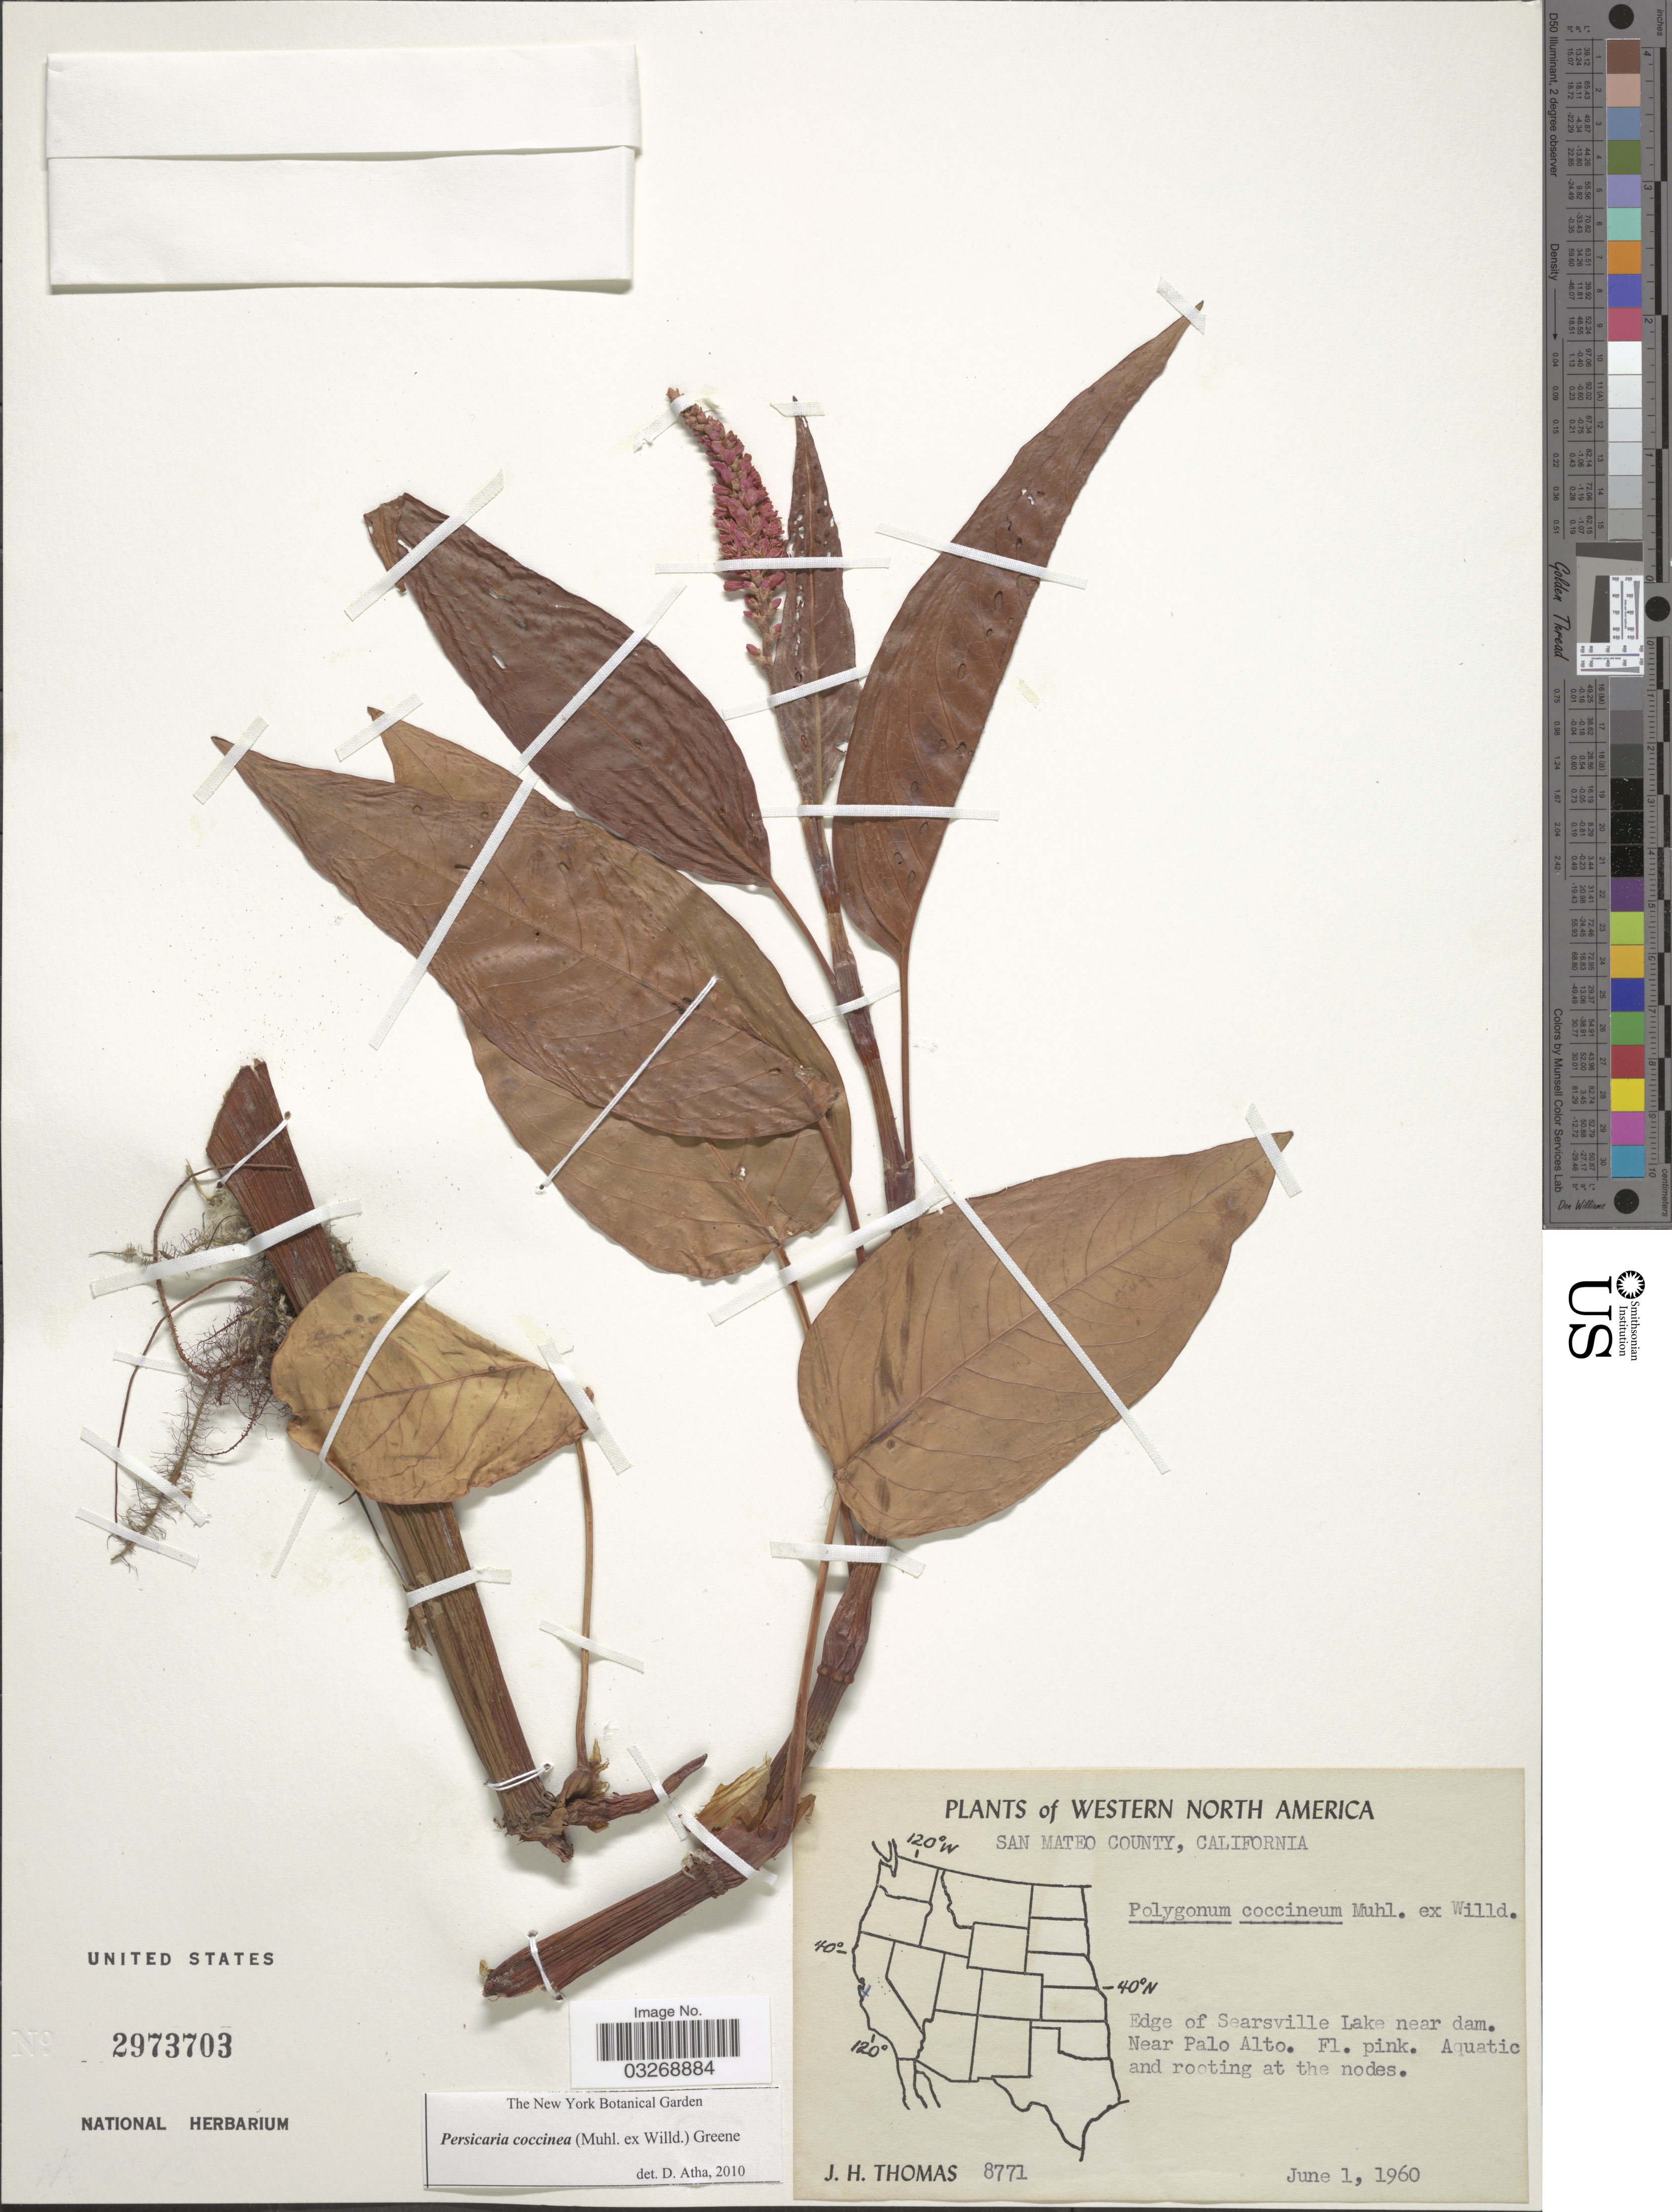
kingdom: Plantae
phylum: Tracheophyta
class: Magnoliopsida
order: Caryophyllales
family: Polygonaceae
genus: Persicaria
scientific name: Persicaria coccinea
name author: (Muhl. ex Willd.)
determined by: Atha, D. E.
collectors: J. H. Thomas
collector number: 8771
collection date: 1960-06-01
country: United States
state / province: California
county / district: San Mateo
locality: Western North America. San Mateo County. Edge of Searsville Lake near dam. Near Palo Alto.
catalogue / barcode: US 2973703